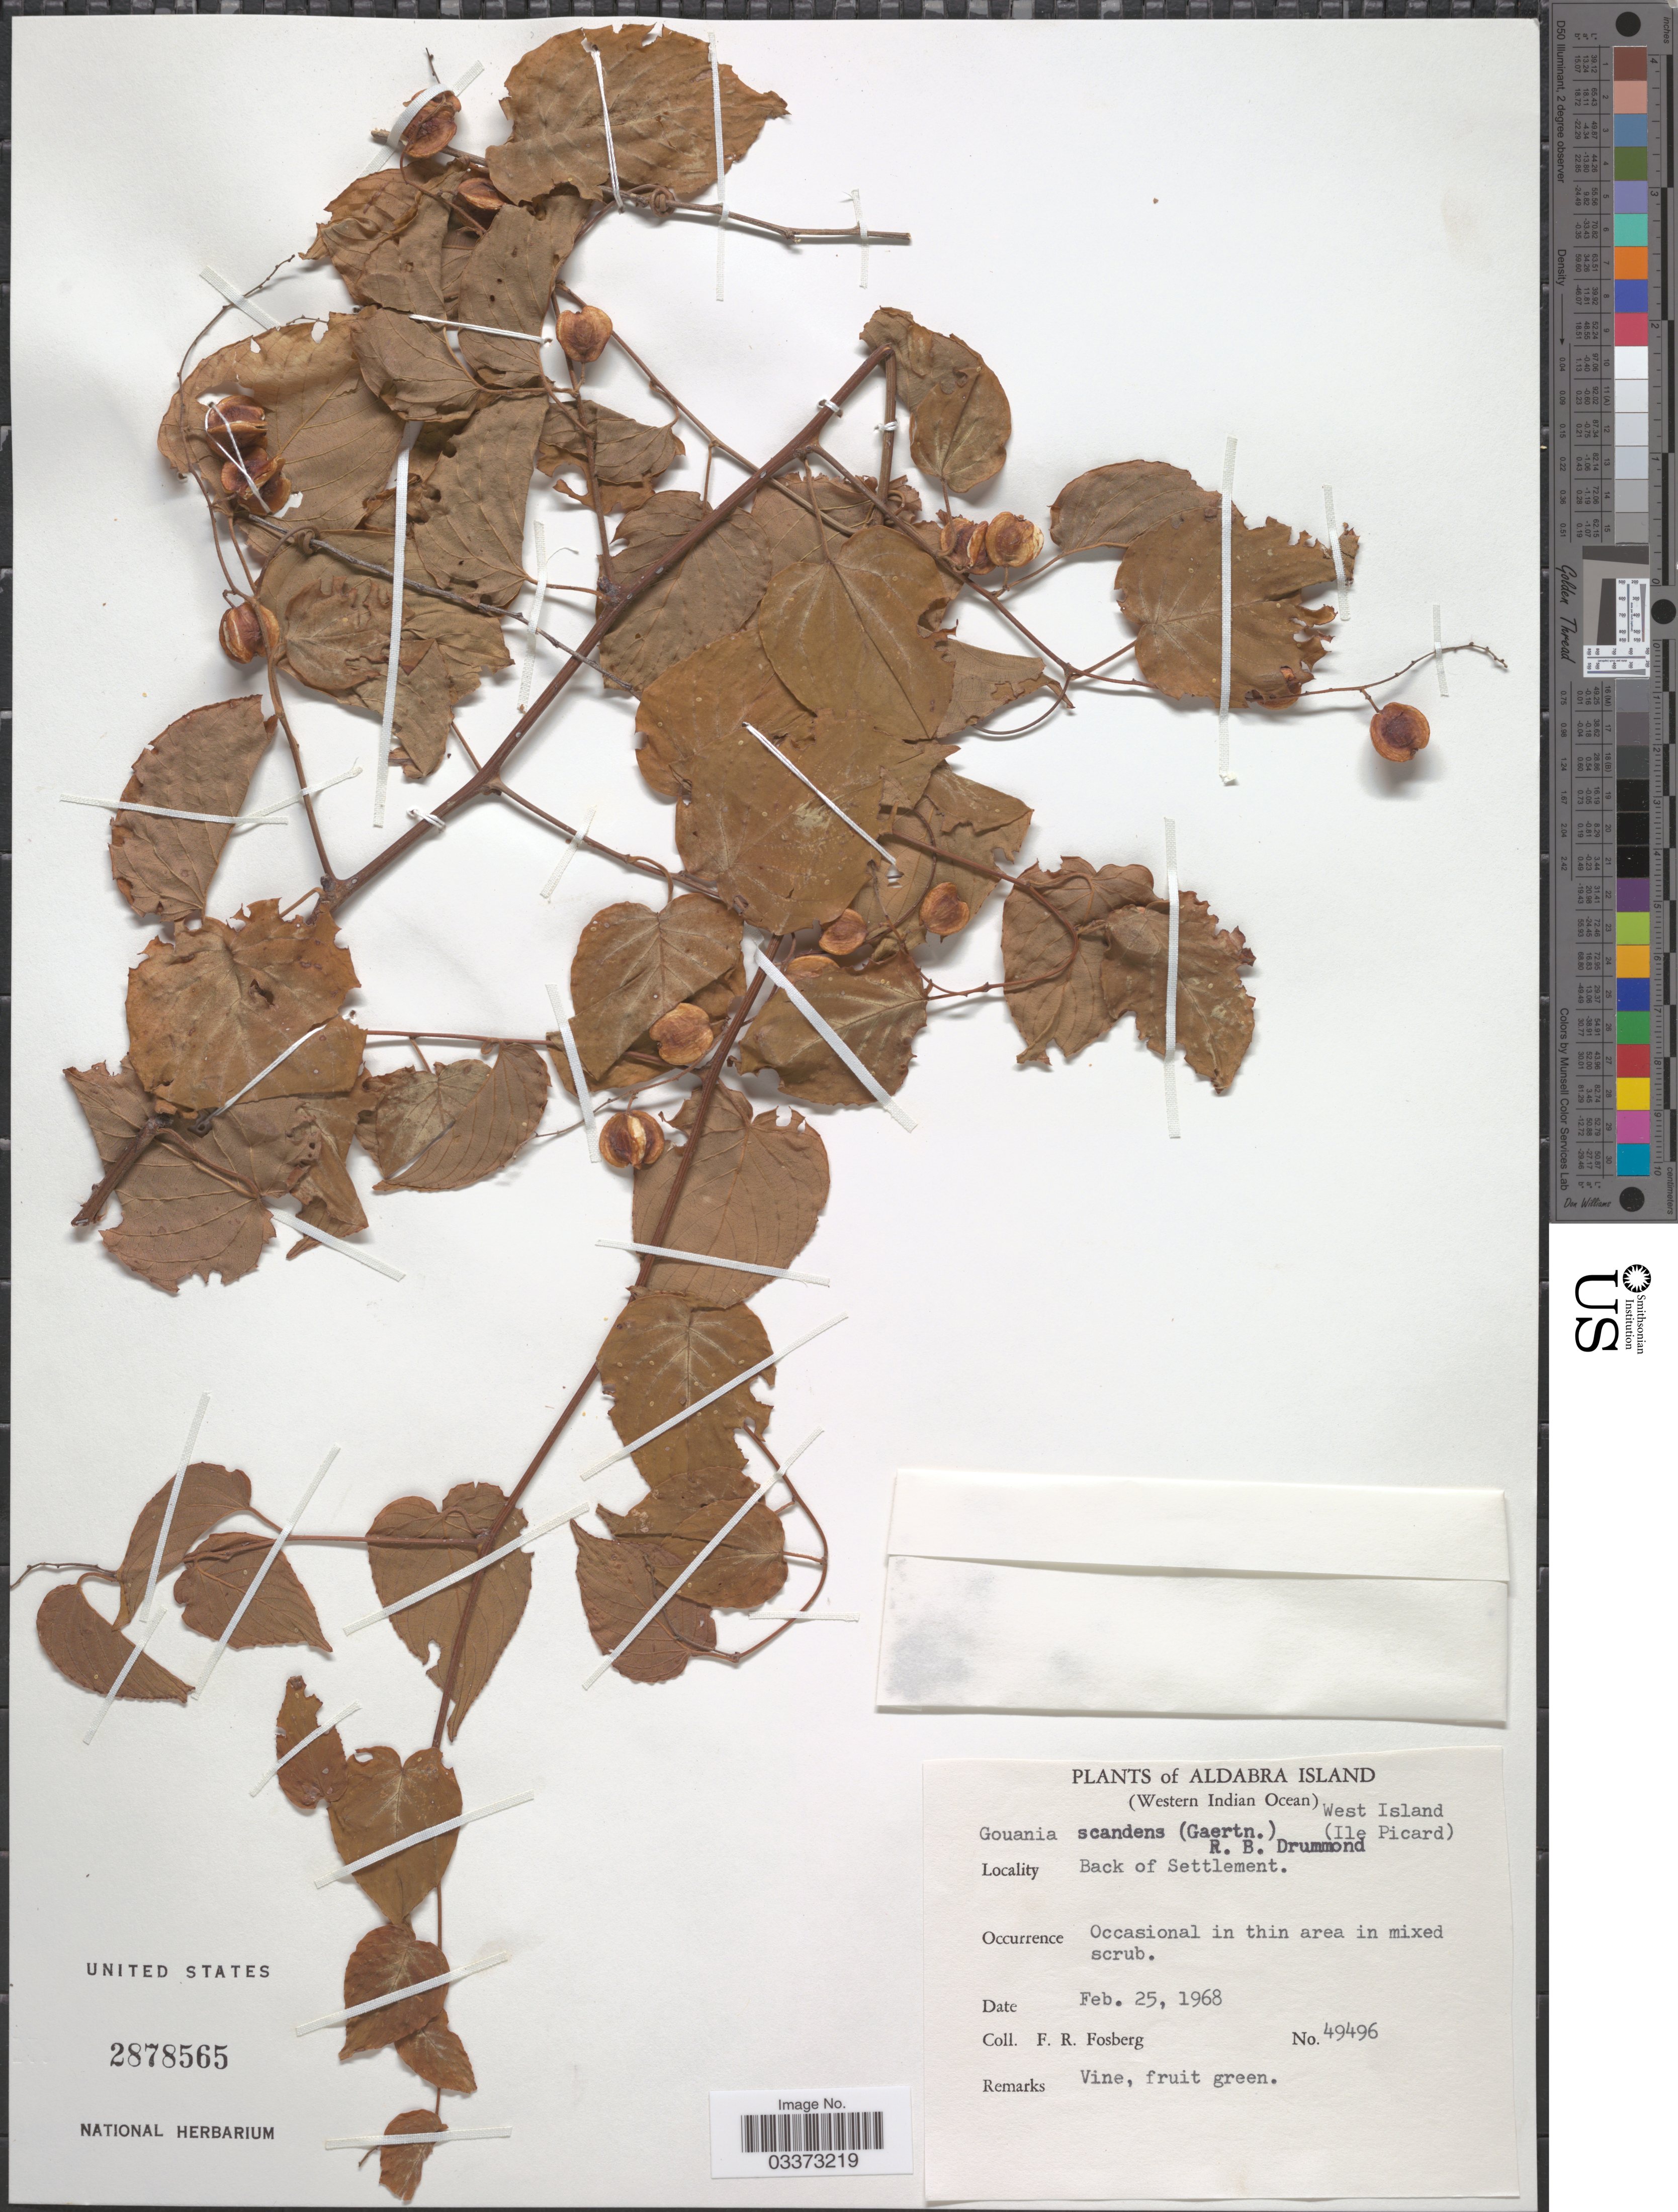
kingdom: Plantae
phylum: Tracheophyta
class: Magnoliopsida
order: Rosales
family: Rhamnaceae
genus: Gouania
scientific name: Gouania scandens subsp. scandens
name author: (Gaertn.) R.B. Drumm.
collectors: F. R. Fosberg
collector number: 49496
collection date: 1968-02-25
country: Seychelles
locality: Aldabra Island (Western Indian Ocean). West Island (Ile Picard). Back of Settlement.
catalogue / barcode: US 2878565